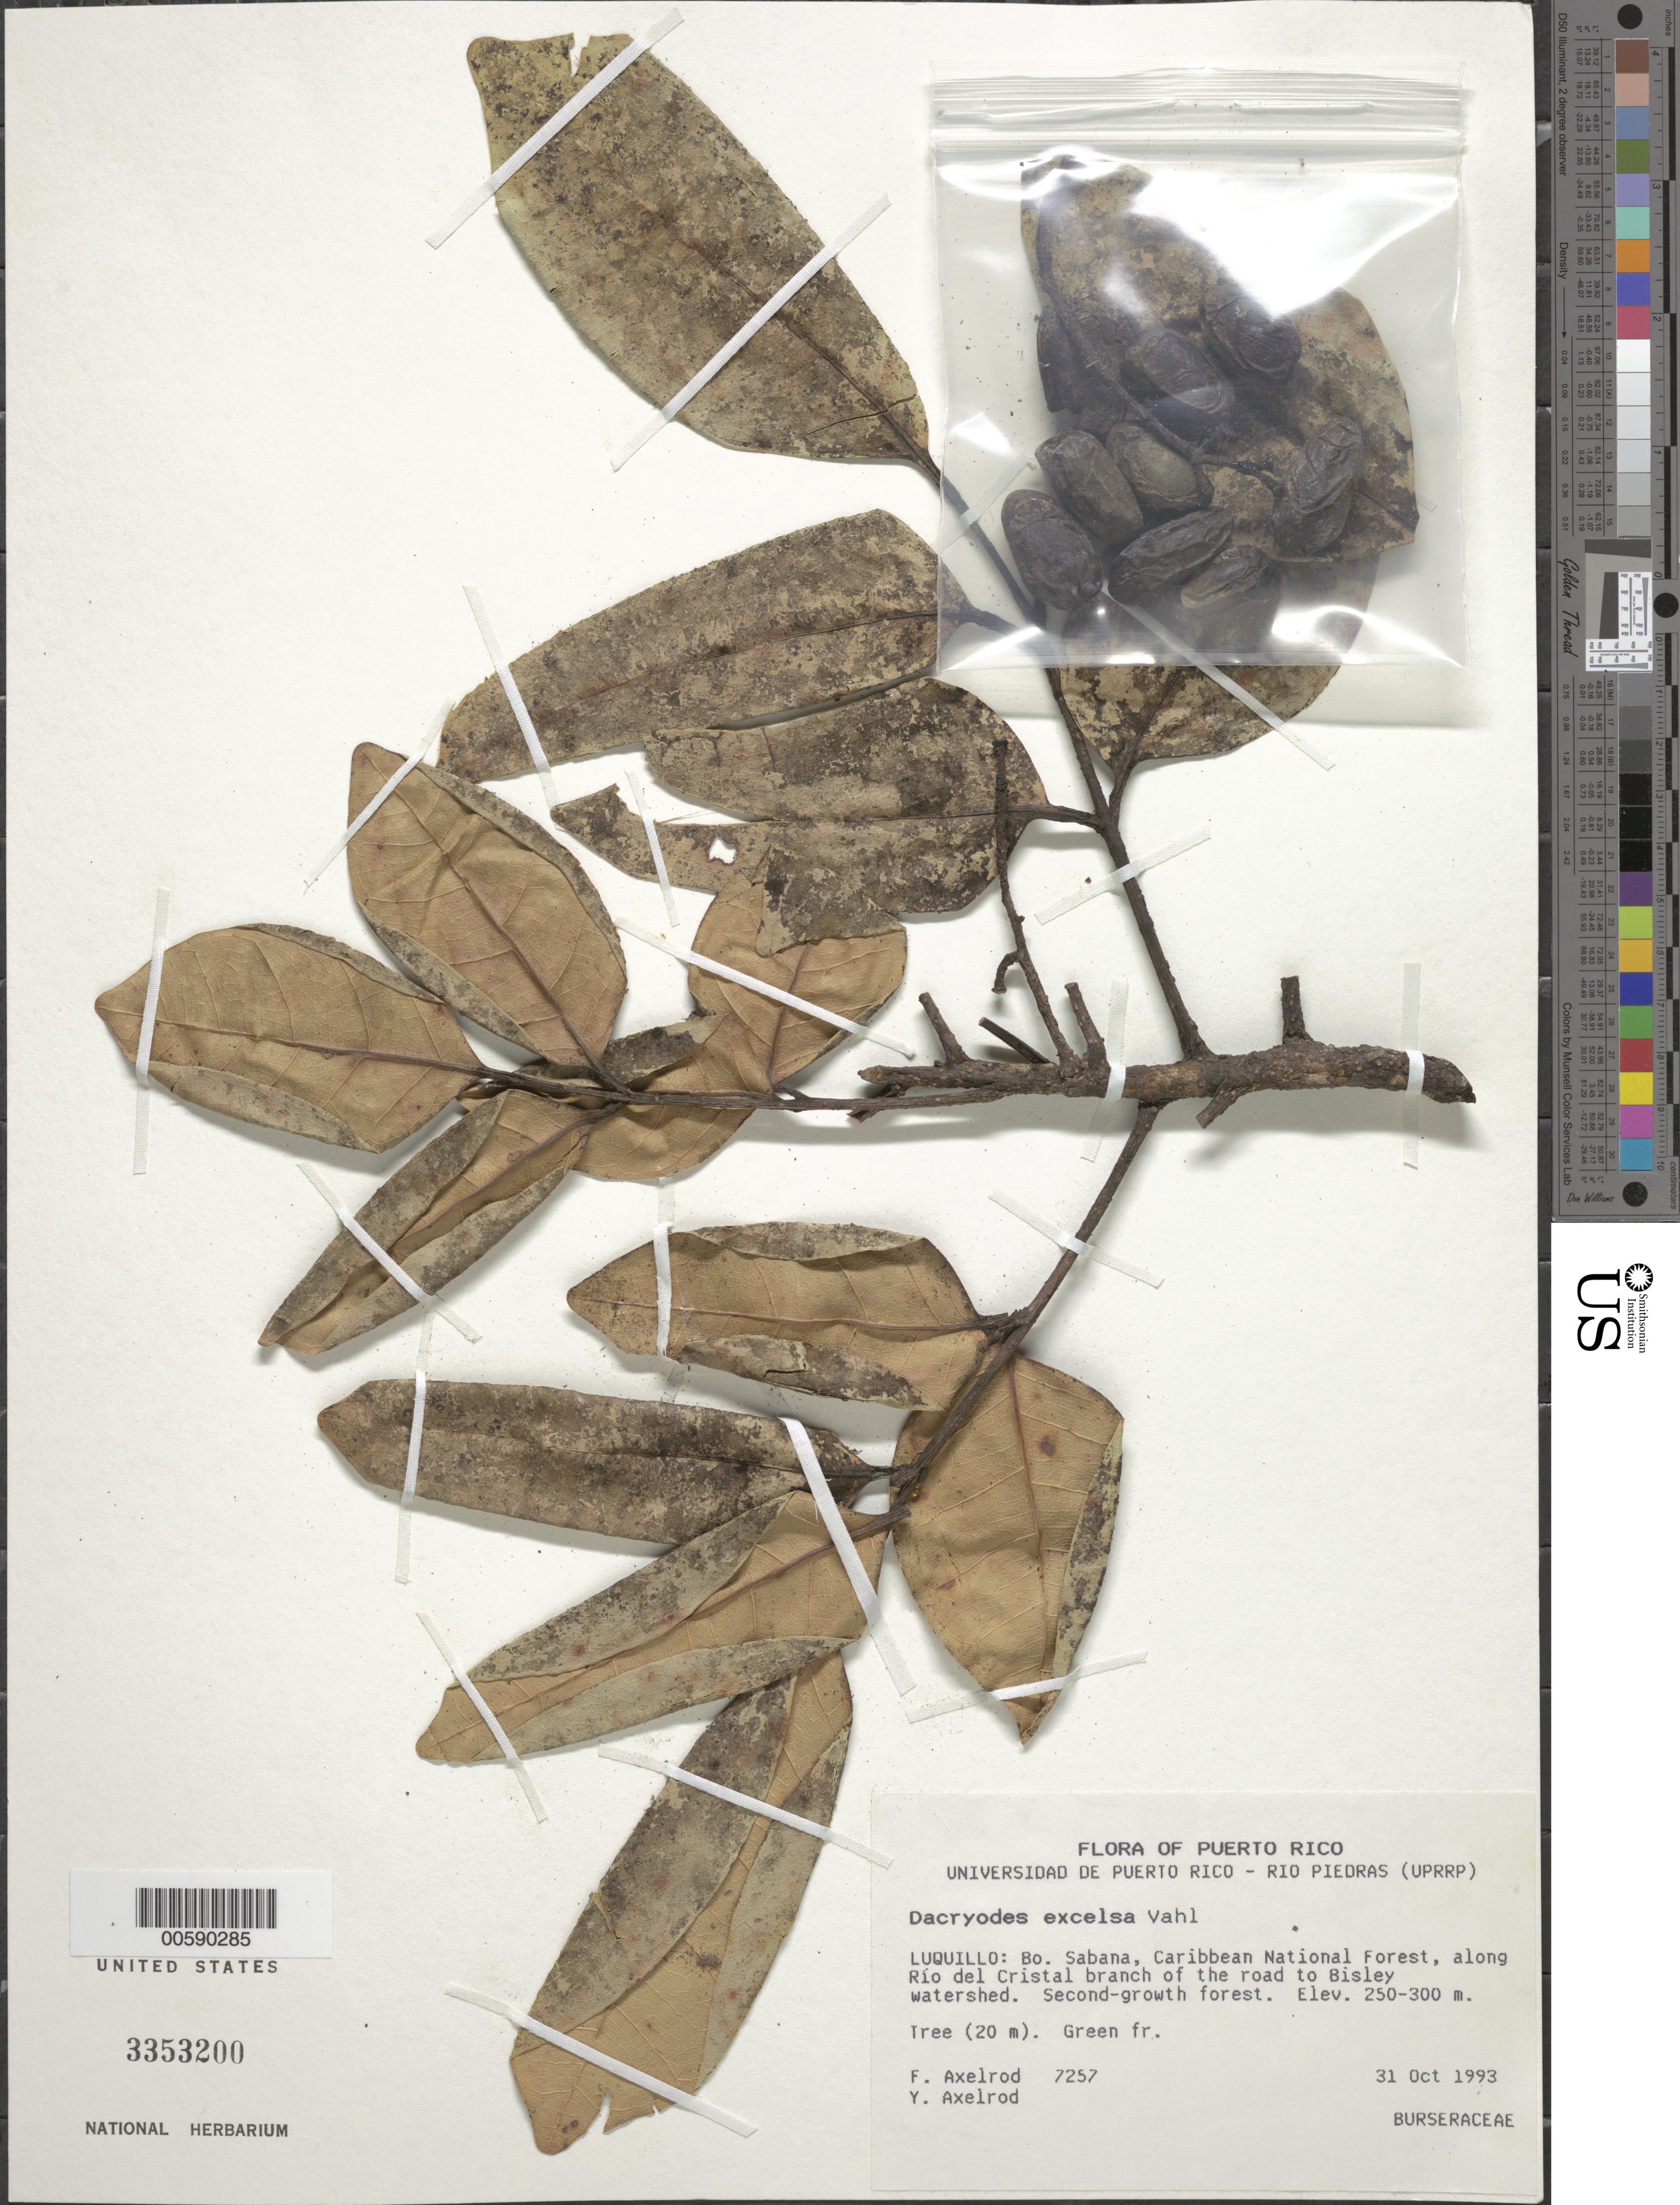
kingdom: Plantae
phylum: Tracheophyta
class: Magnoliopsida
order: Sapindales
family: Burseraceae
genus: Dacryodes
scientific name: Dacryodes excelsa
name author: Vahl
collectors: F. S. Axelrod & Y. Axelrod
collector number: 7257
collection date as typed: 31 Oct 1993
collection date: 1993-10-31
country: Puerto Rico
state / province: Luquillo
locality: Luquillo: Bo. Sabana, Caribbean National Forest, along Río del Cristal branch of the road to Bisley watershed.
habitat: Second-growth forest.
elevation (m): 250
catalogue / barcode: US 3353200